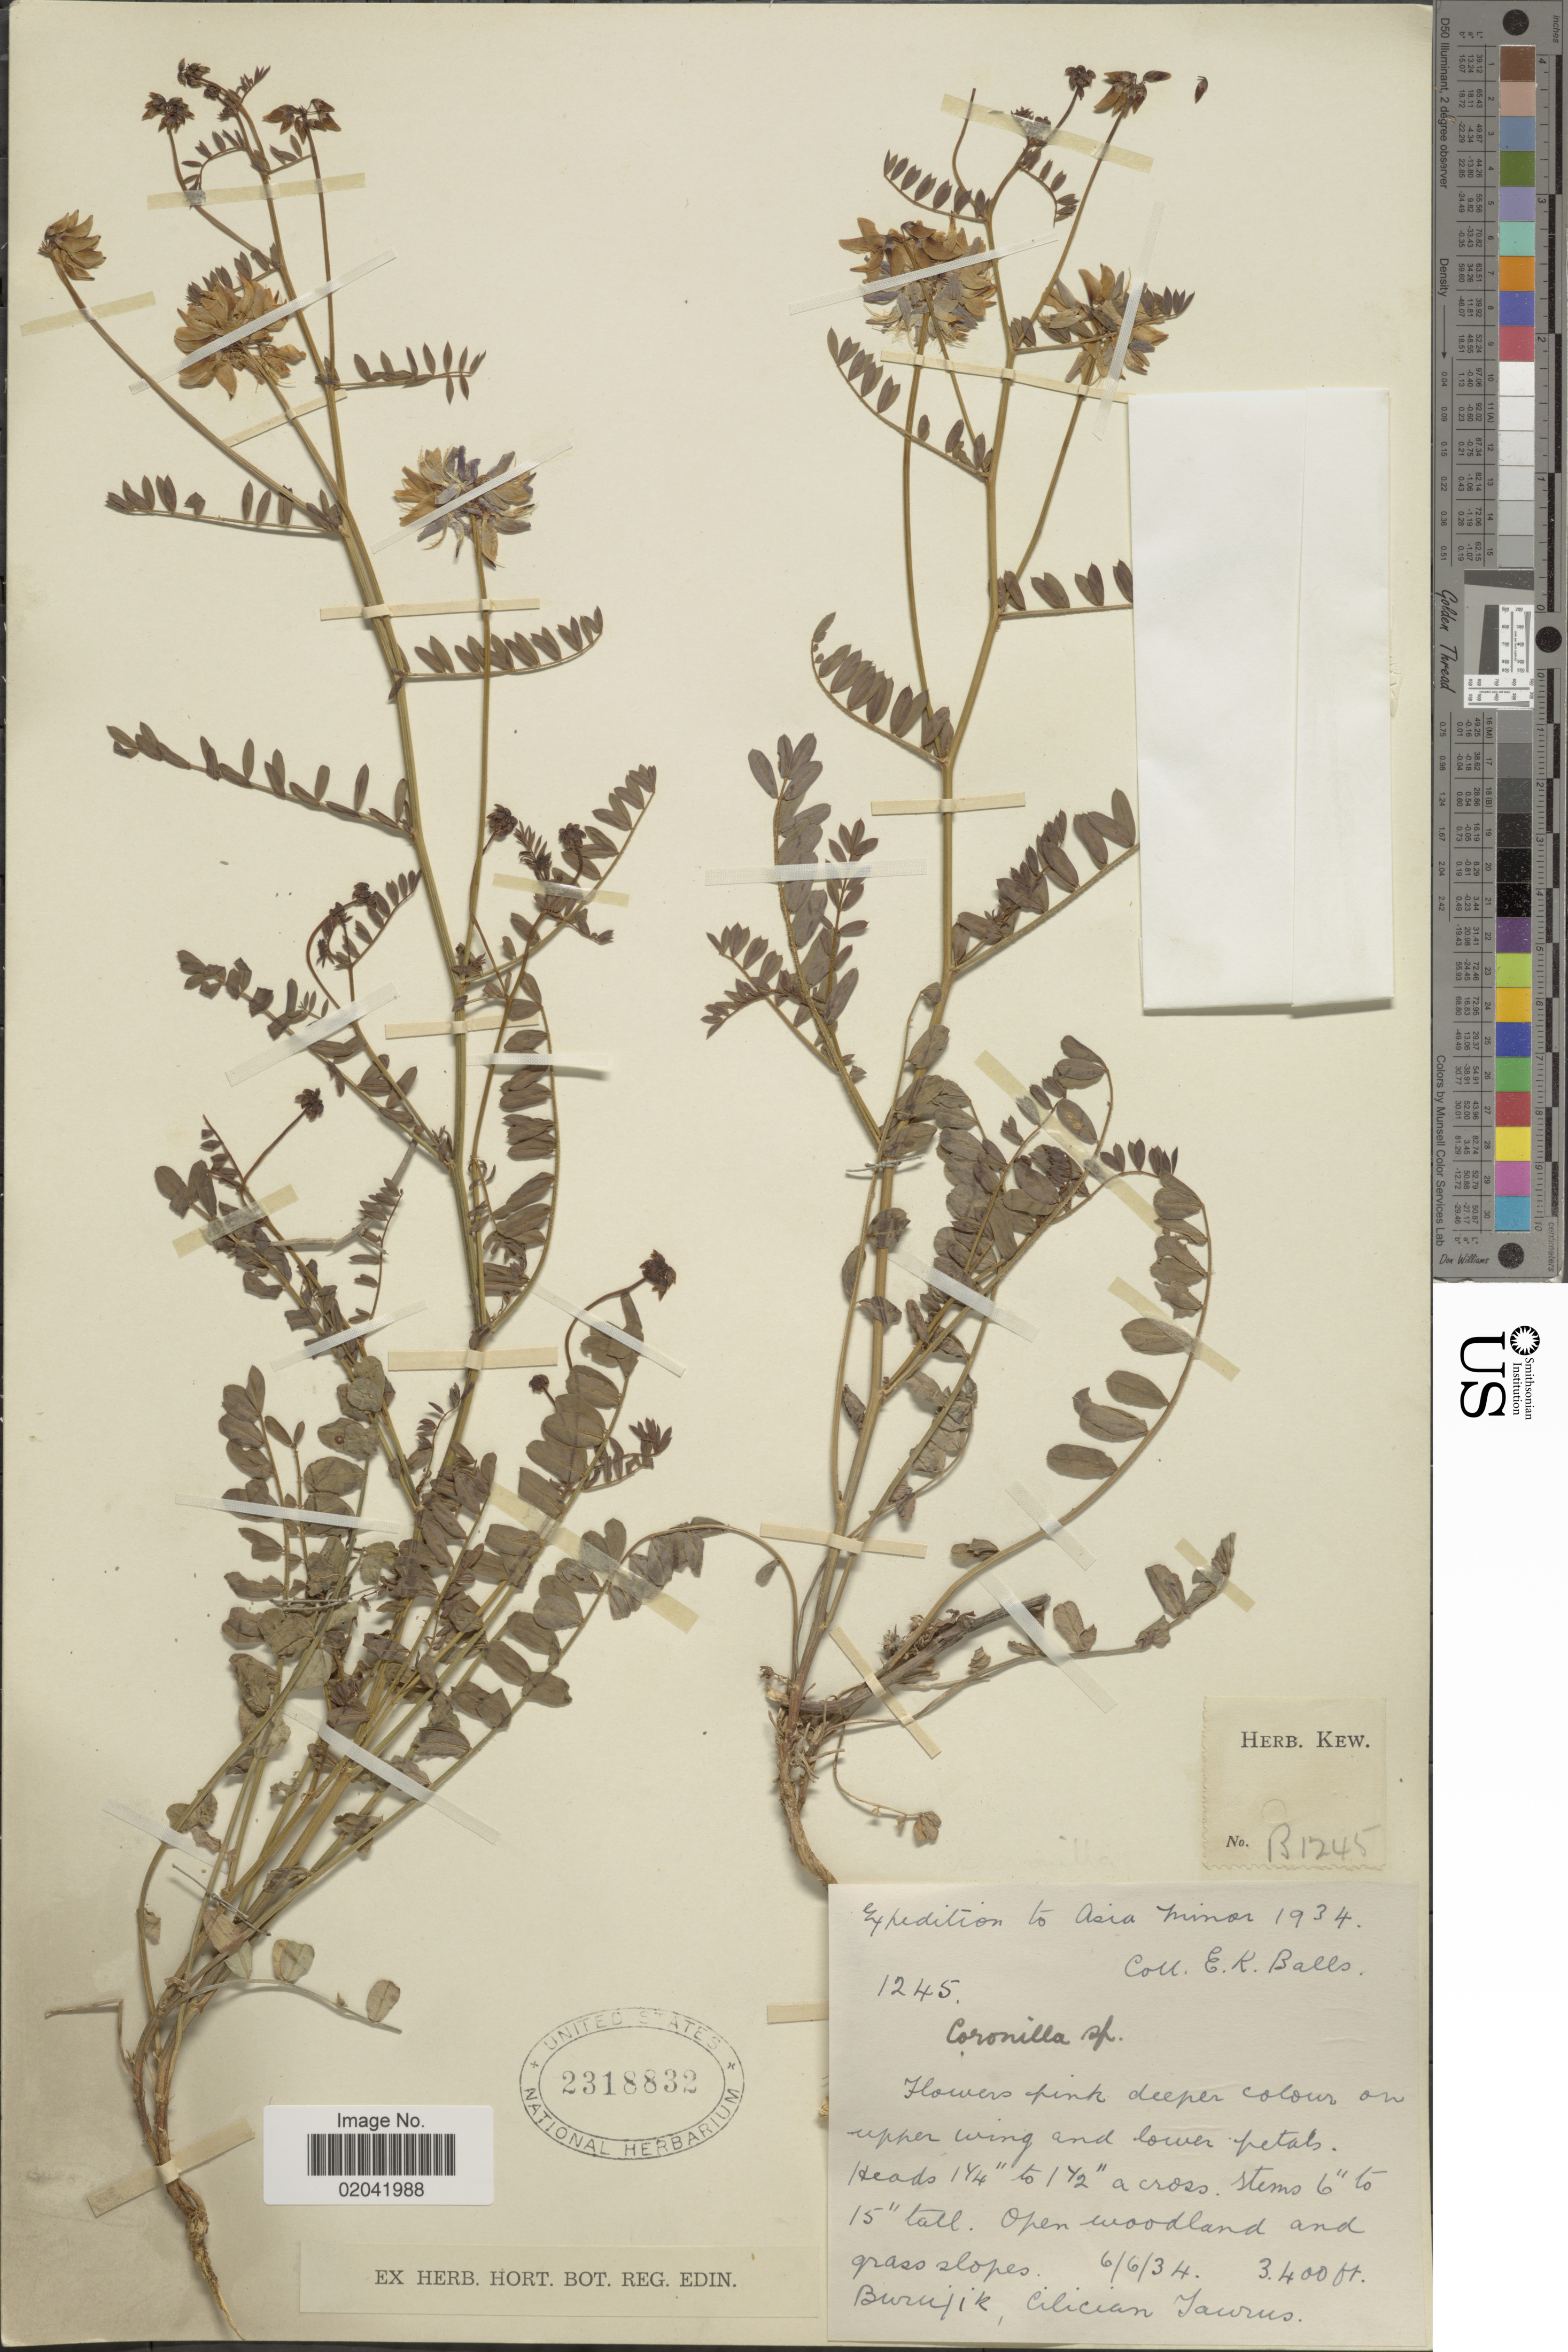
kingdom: Plantae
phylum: Tracheophyta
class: Magnoliopsida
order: Fabales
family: Fabaceae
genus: Coronilla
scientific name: Coronilla sp.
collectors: E. K. Balls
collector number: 1245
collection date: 1934-06-06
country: Turkey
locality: Asia Minor, Open woodland and grass slopes, Burujik, Cilician Taurus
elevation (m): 1036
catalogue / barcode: US 2318832